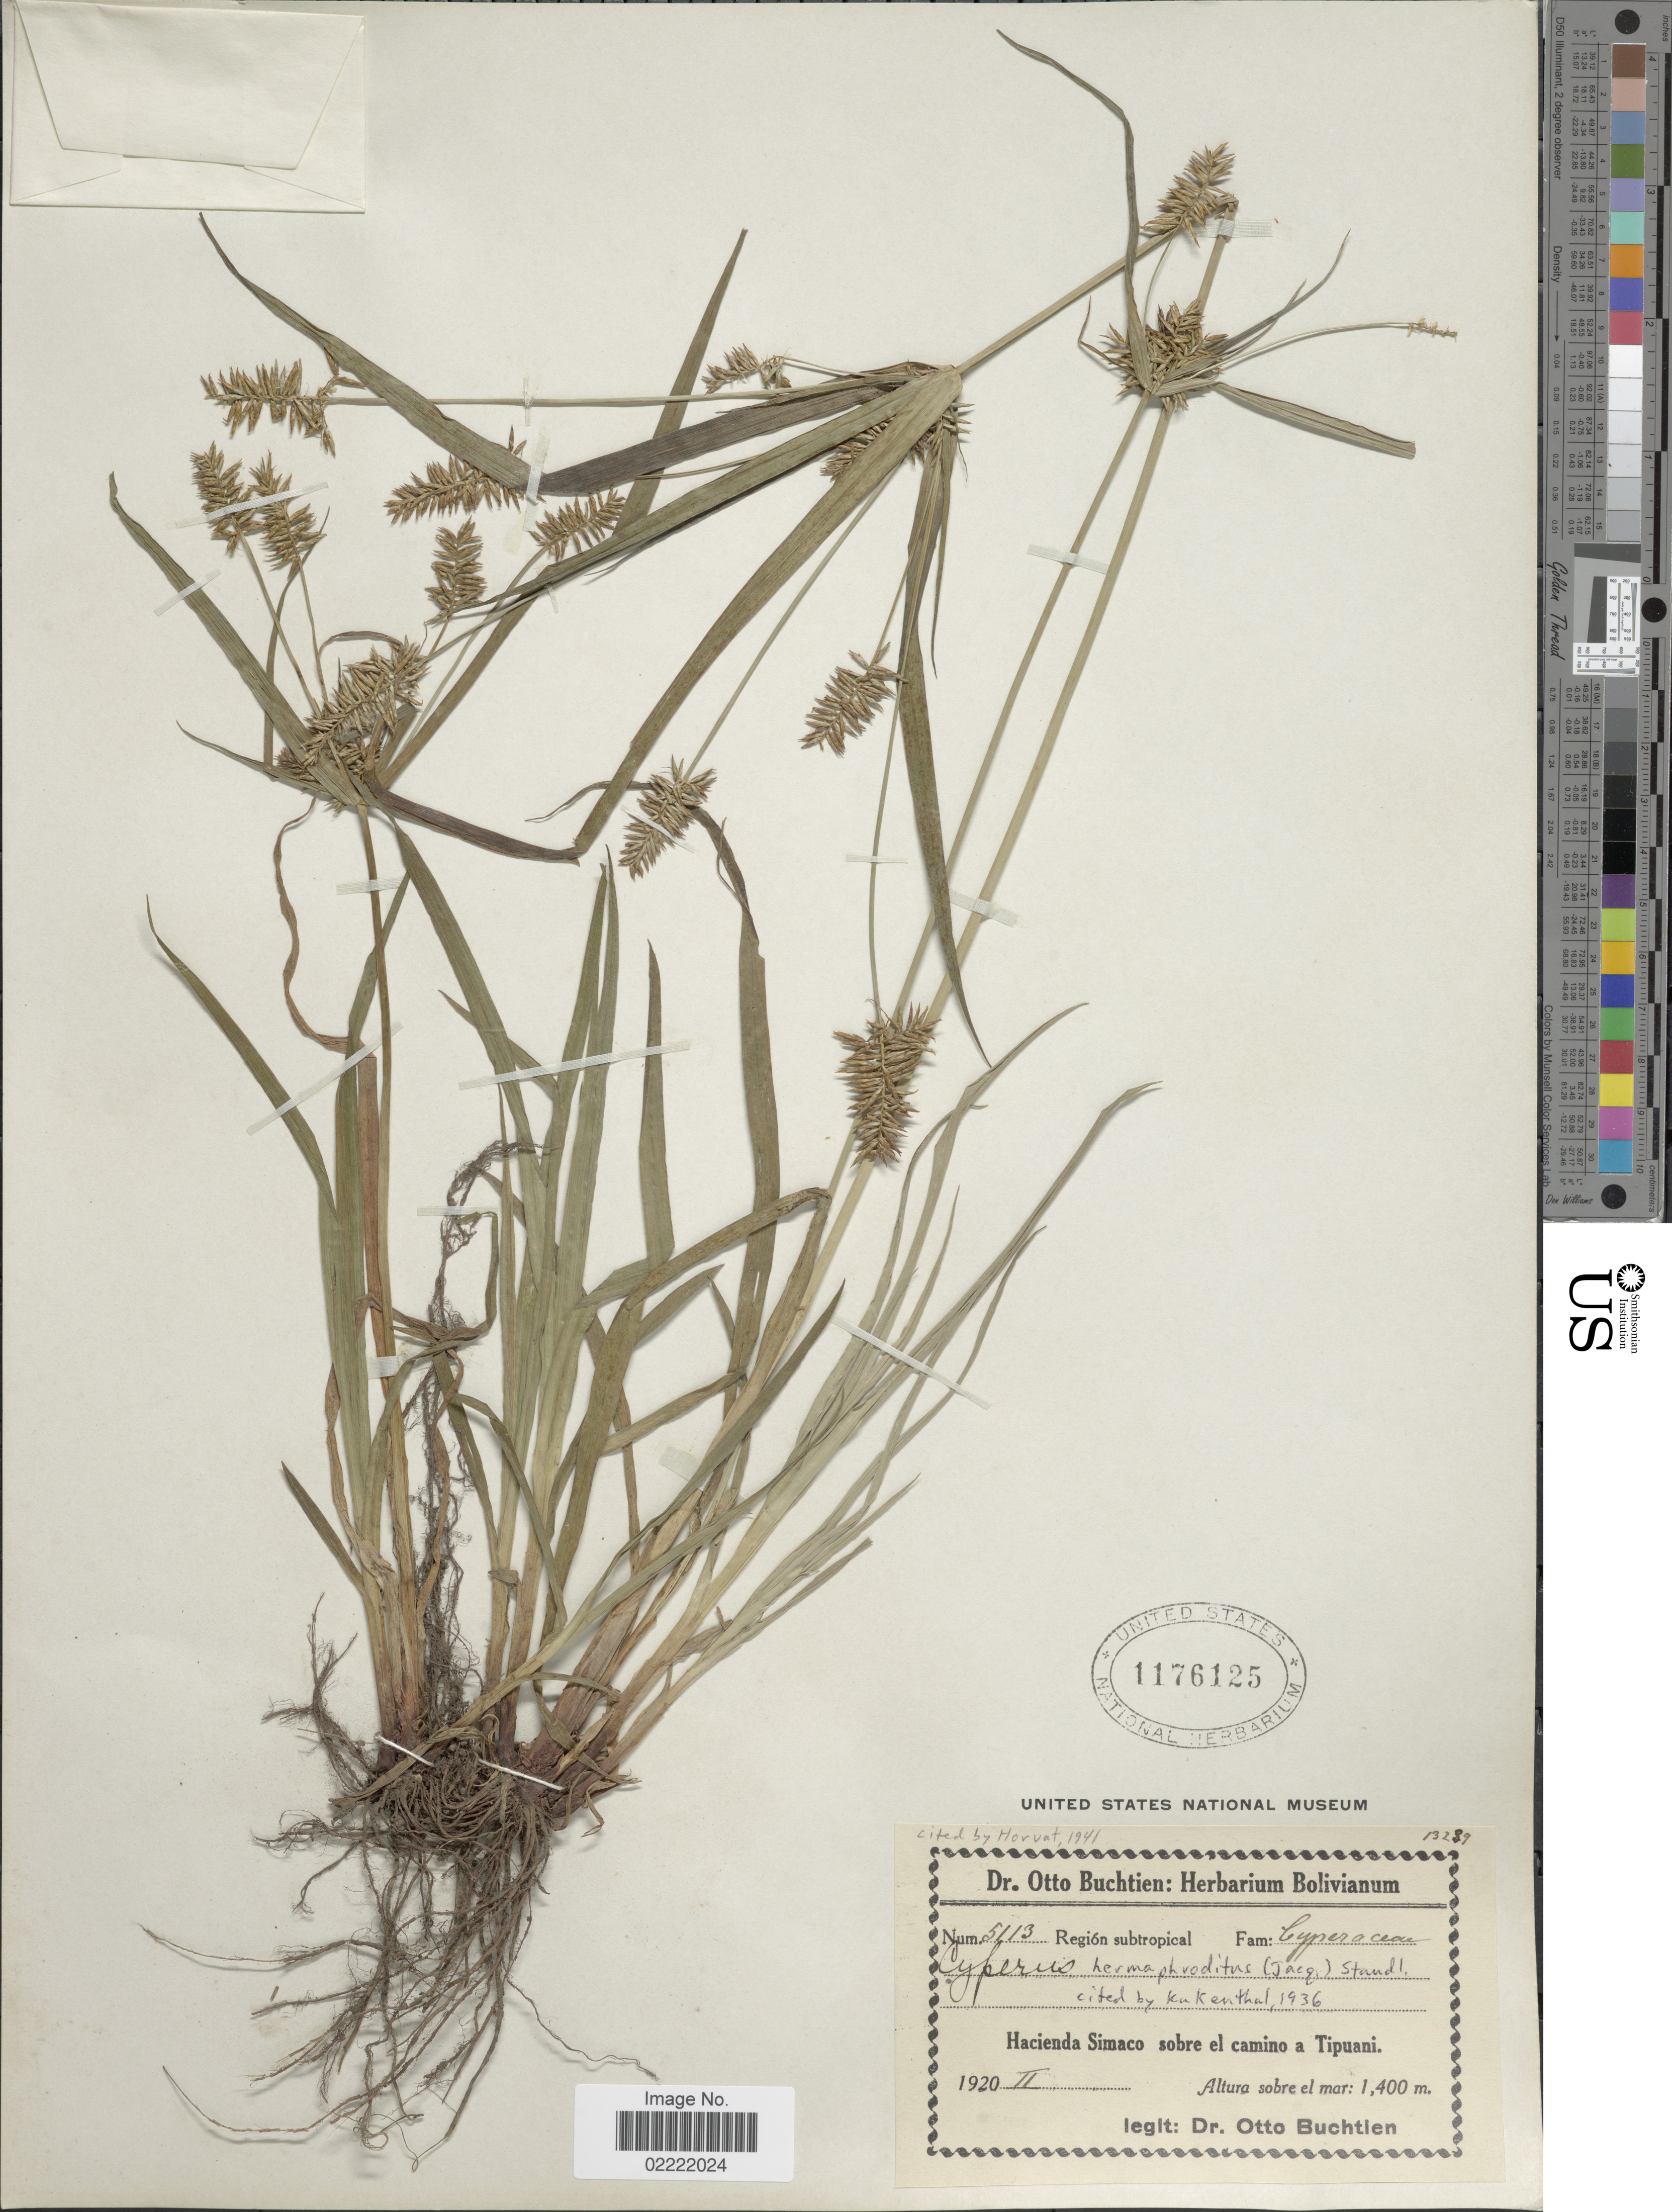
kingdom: Plantae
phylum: Tracheophyta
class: Liliopsida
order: Poales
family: Cyperaceae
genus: Cyperus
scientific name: Cyperus hermaphroditus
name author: (Jacq.) Standl.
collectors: O. Buchtien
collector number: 5113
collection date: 1920-02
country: Bolivia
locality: Hacienda Simaco sobre el camino a Tipuani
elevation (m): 1400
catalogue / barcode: US 1176125